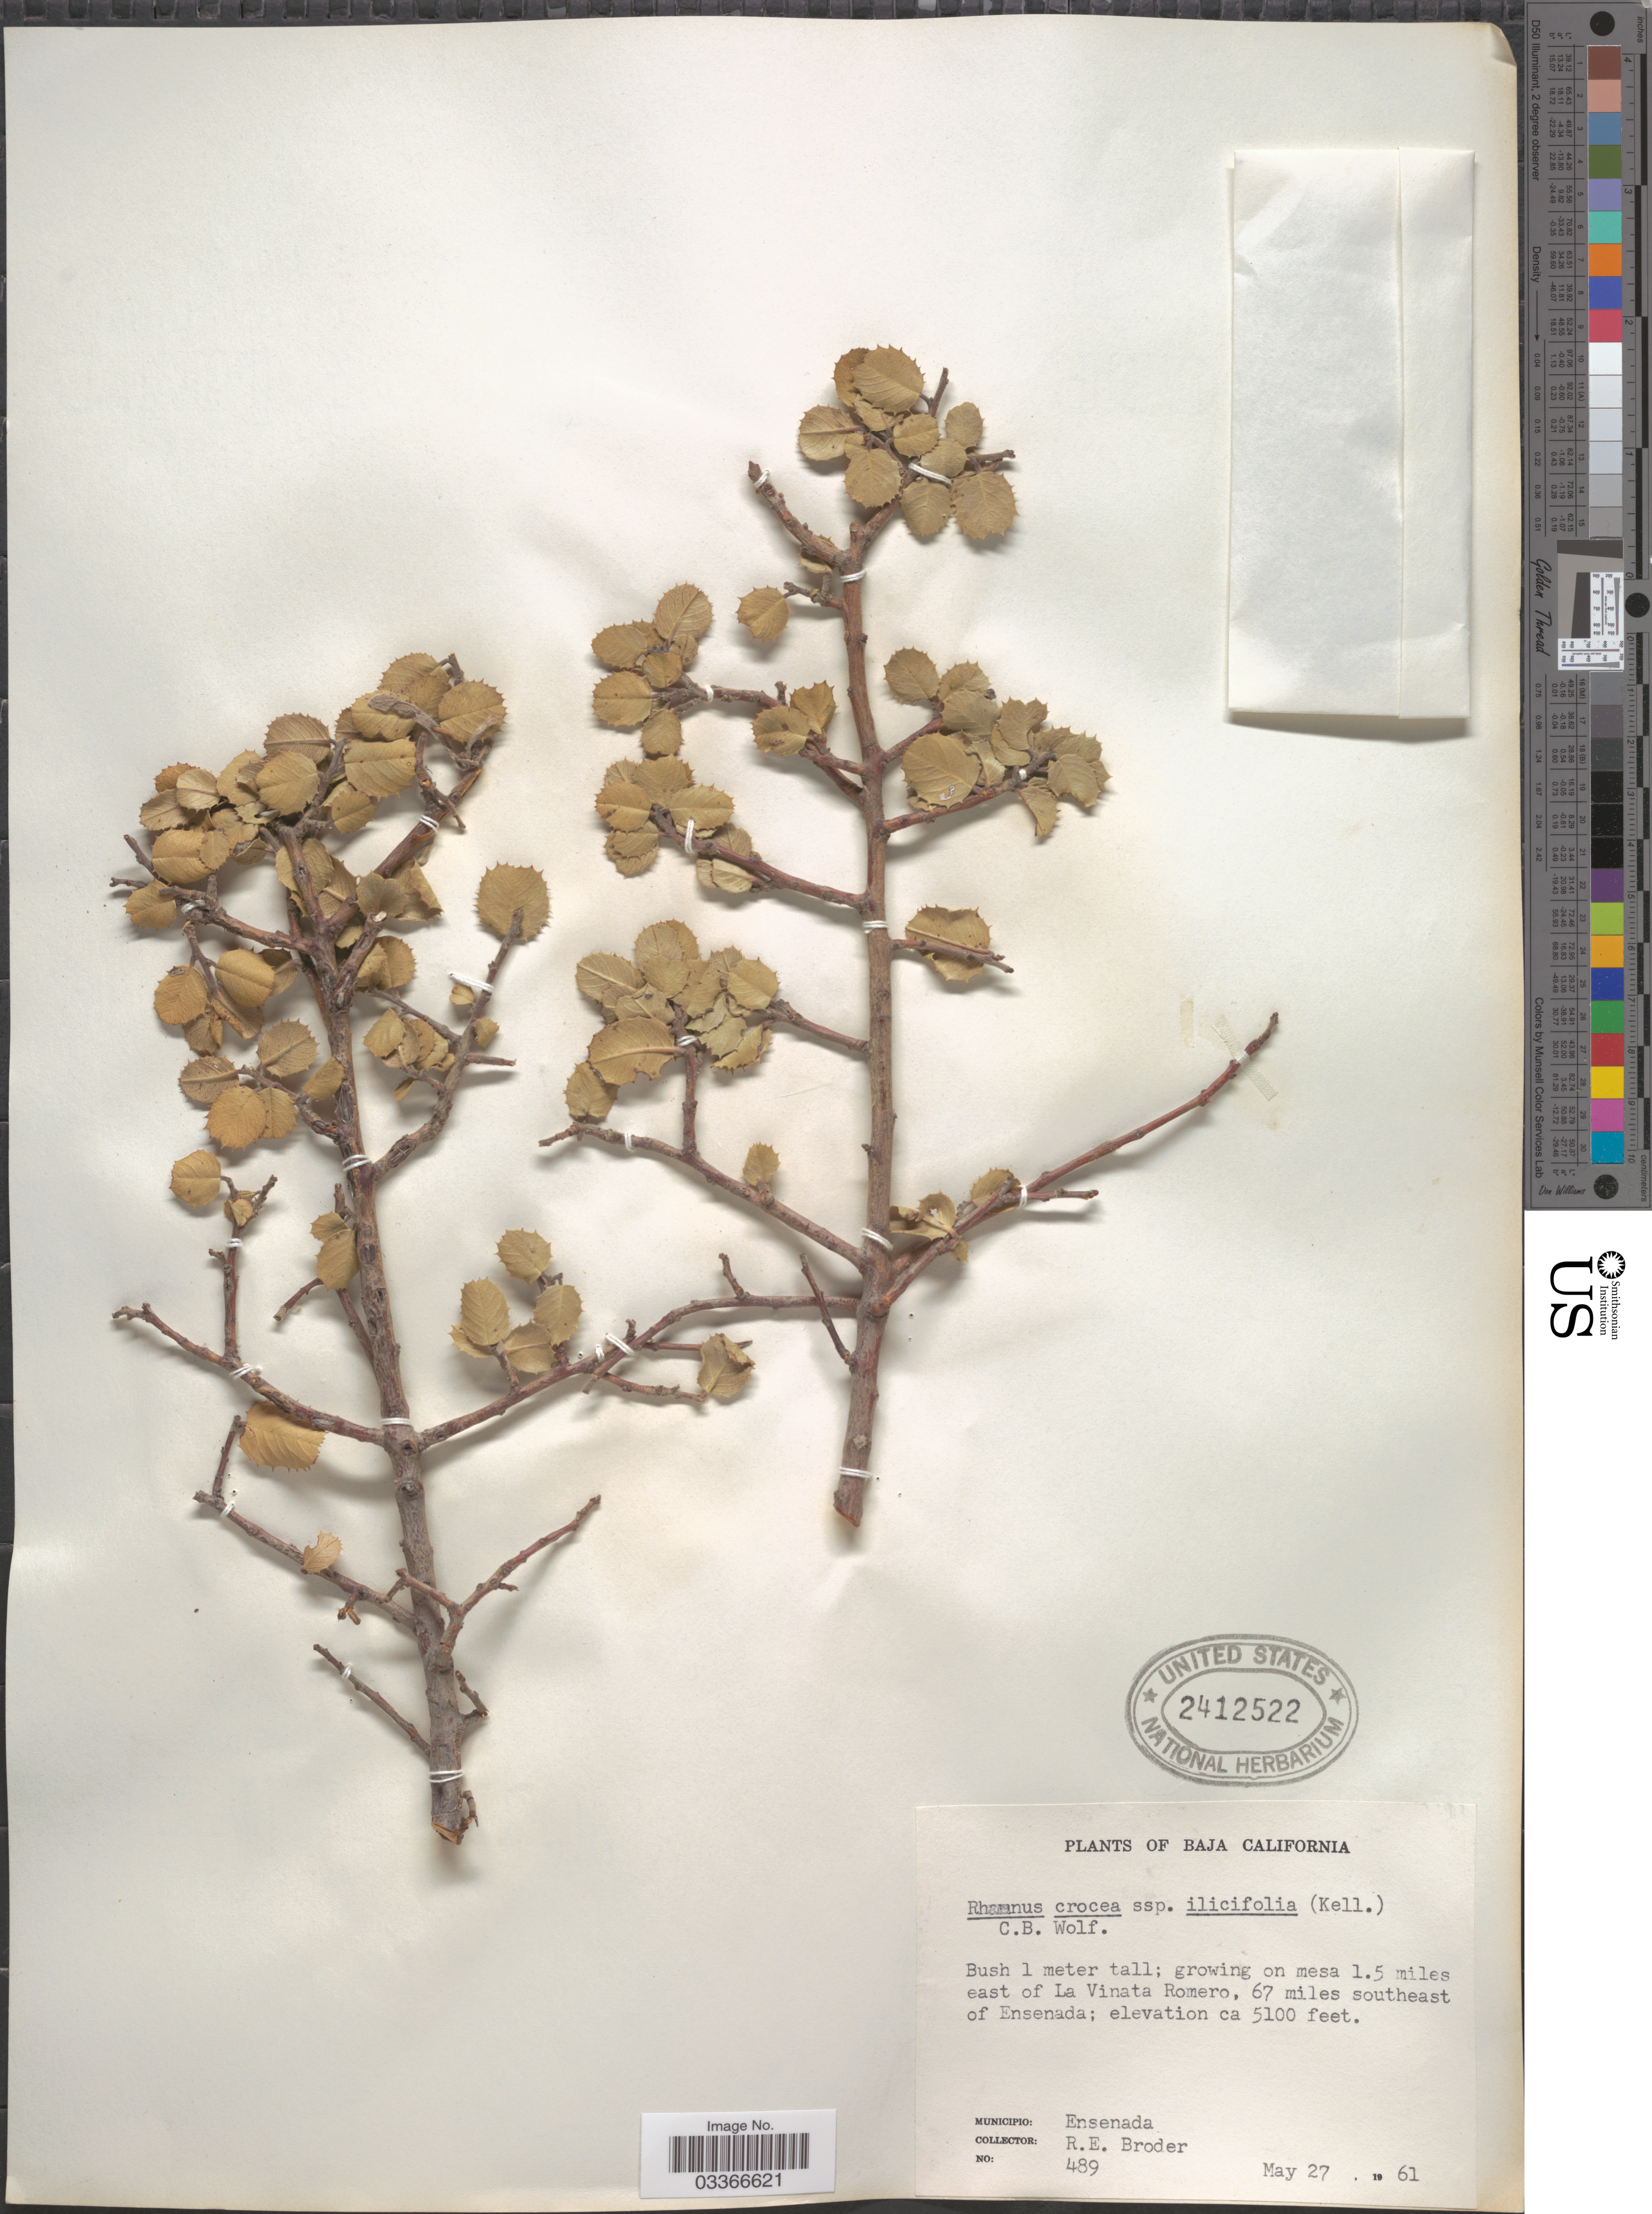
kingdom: Plantae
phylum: Tracheophyta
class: Magnoliopsida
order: Rosales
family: Rhamnaceae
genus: Rhamnus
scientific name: Rhamnus crocea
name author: Nutt.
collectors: R. Broder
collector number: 489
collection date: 1961-05-27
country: Mexico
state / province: Baja California Norte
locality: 1.5 miles east of La Vinata Romero, 67 miles southeast of Ensenada. Municipio: Ensenada.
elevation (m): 1554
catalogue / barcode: US 2412522